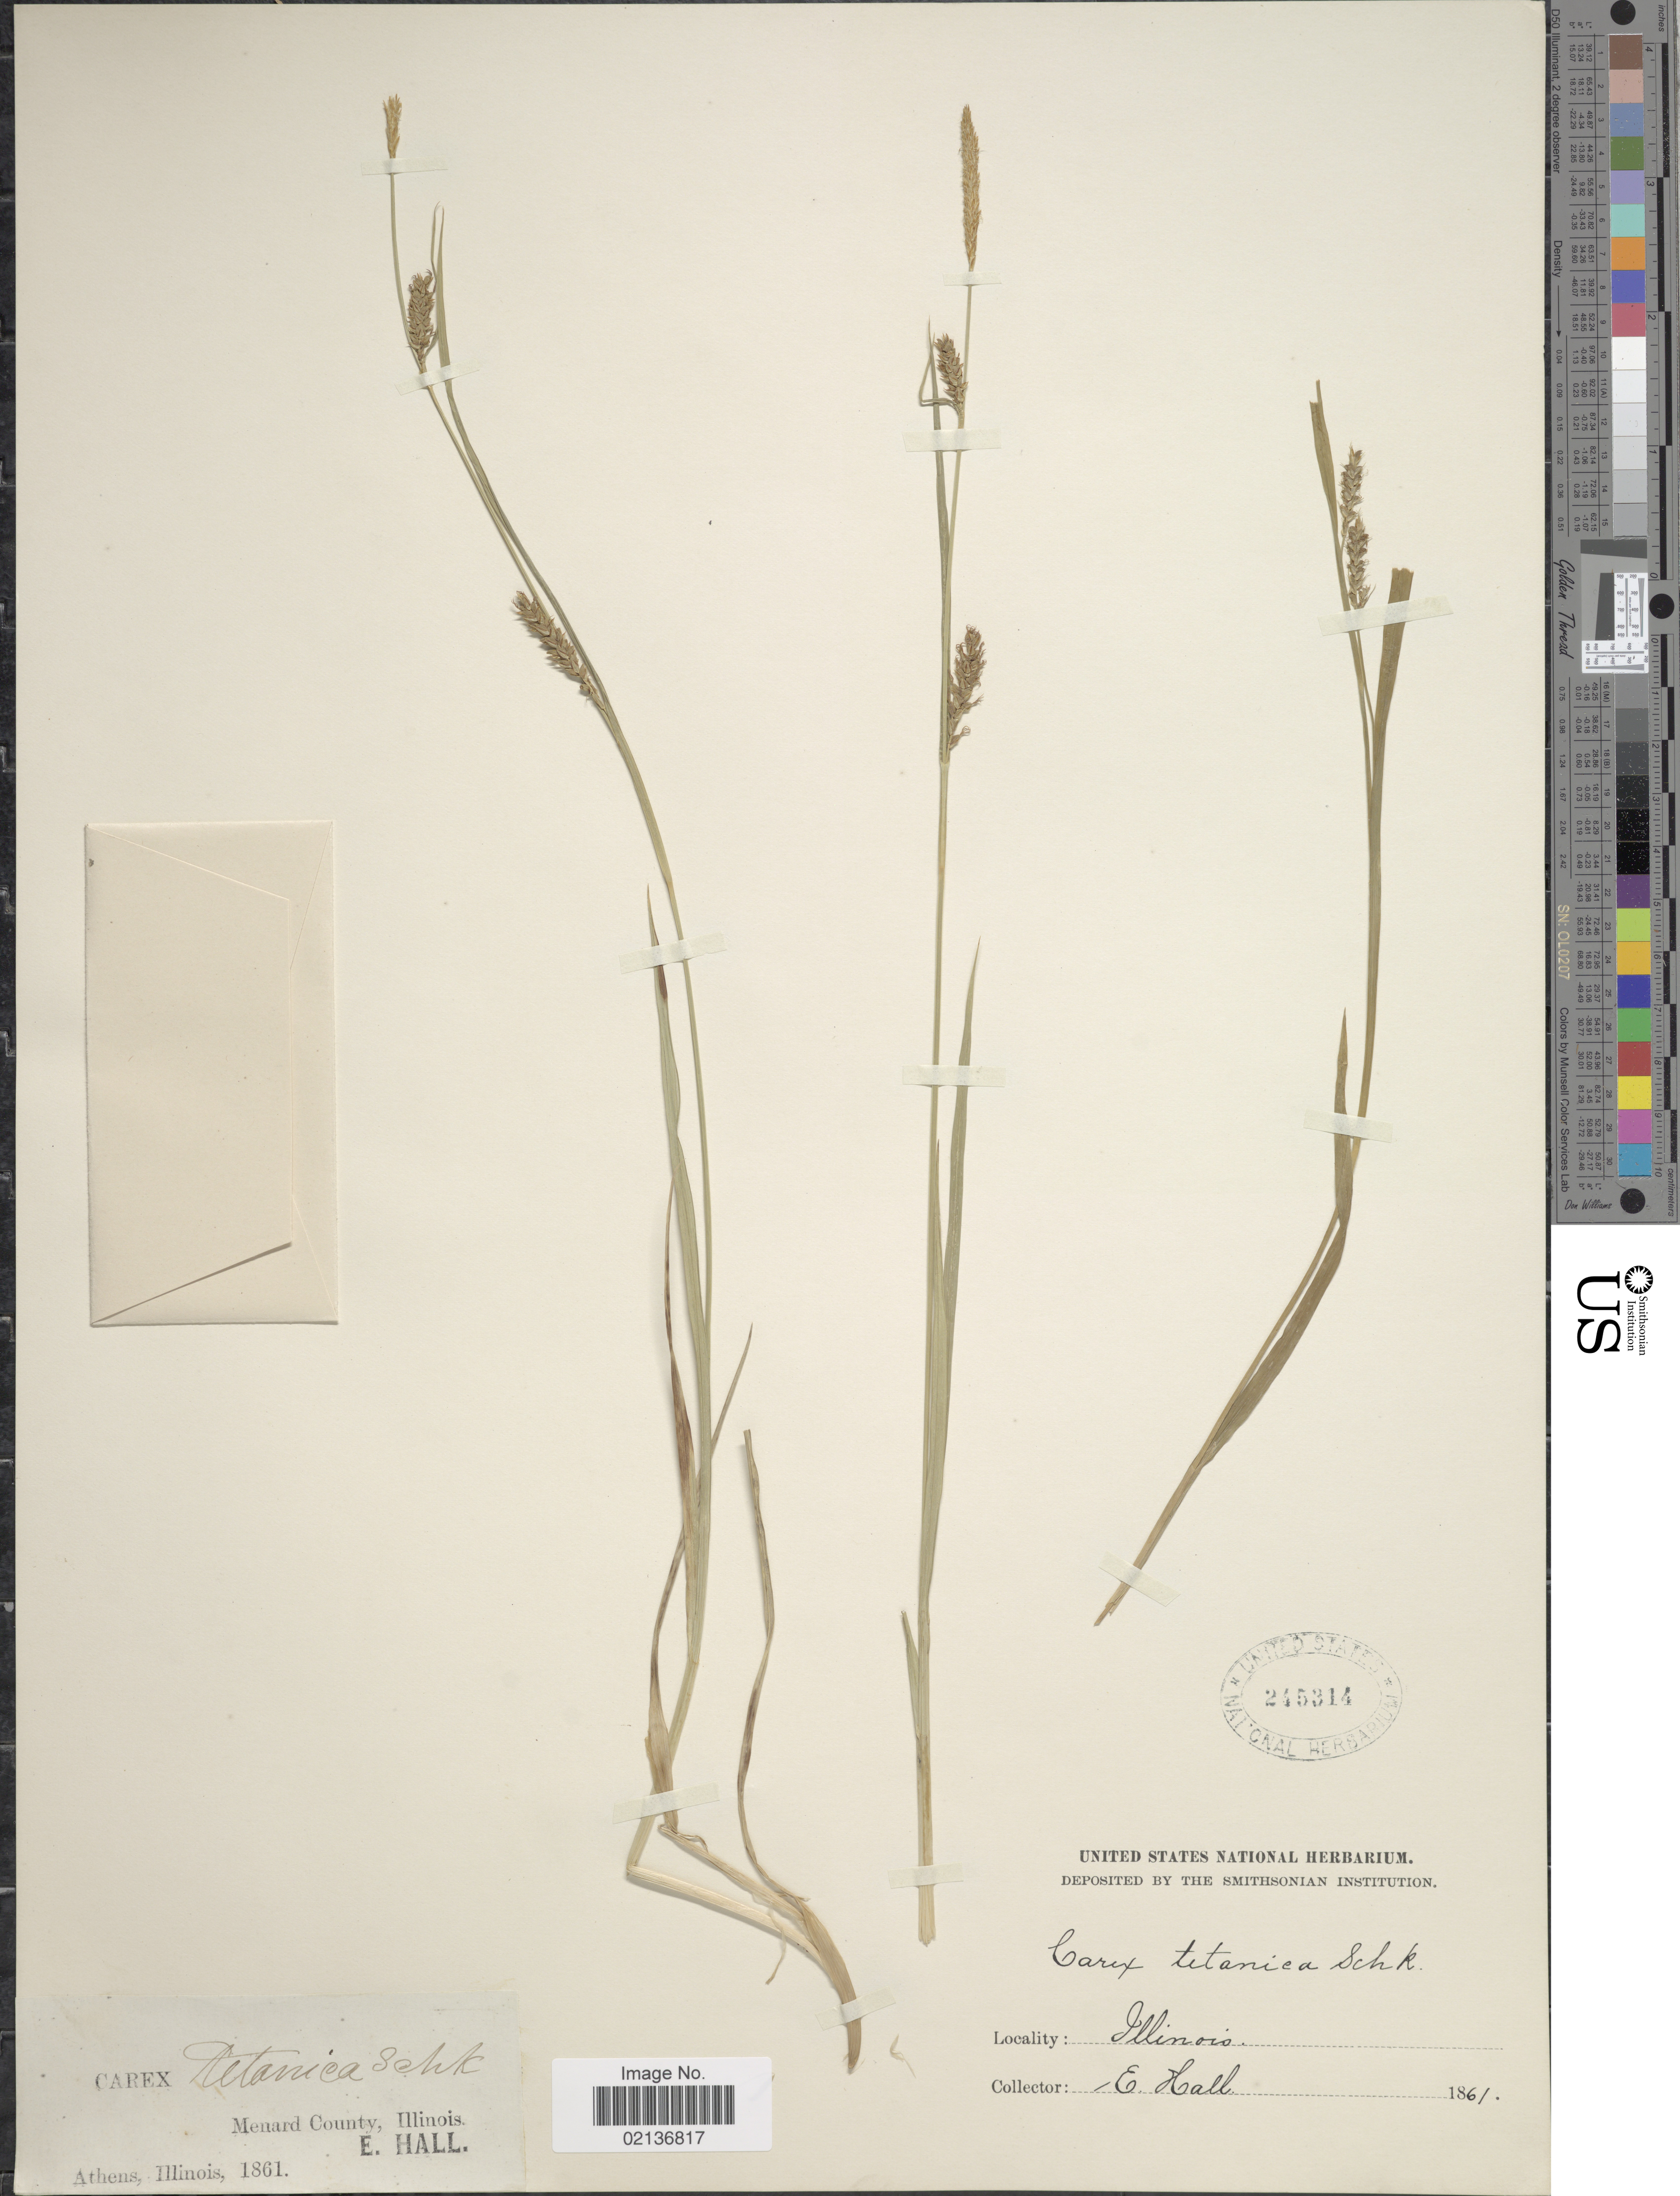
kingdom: Plantae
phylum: Tracheophyta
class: Liliopsida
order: Poales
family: Cyperaceae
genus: Carex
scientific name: Carex tetanica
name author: Schkuhr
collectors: E. Hall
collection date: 1861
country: United States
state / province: Illinois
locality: Menard County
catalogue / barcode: US 245314